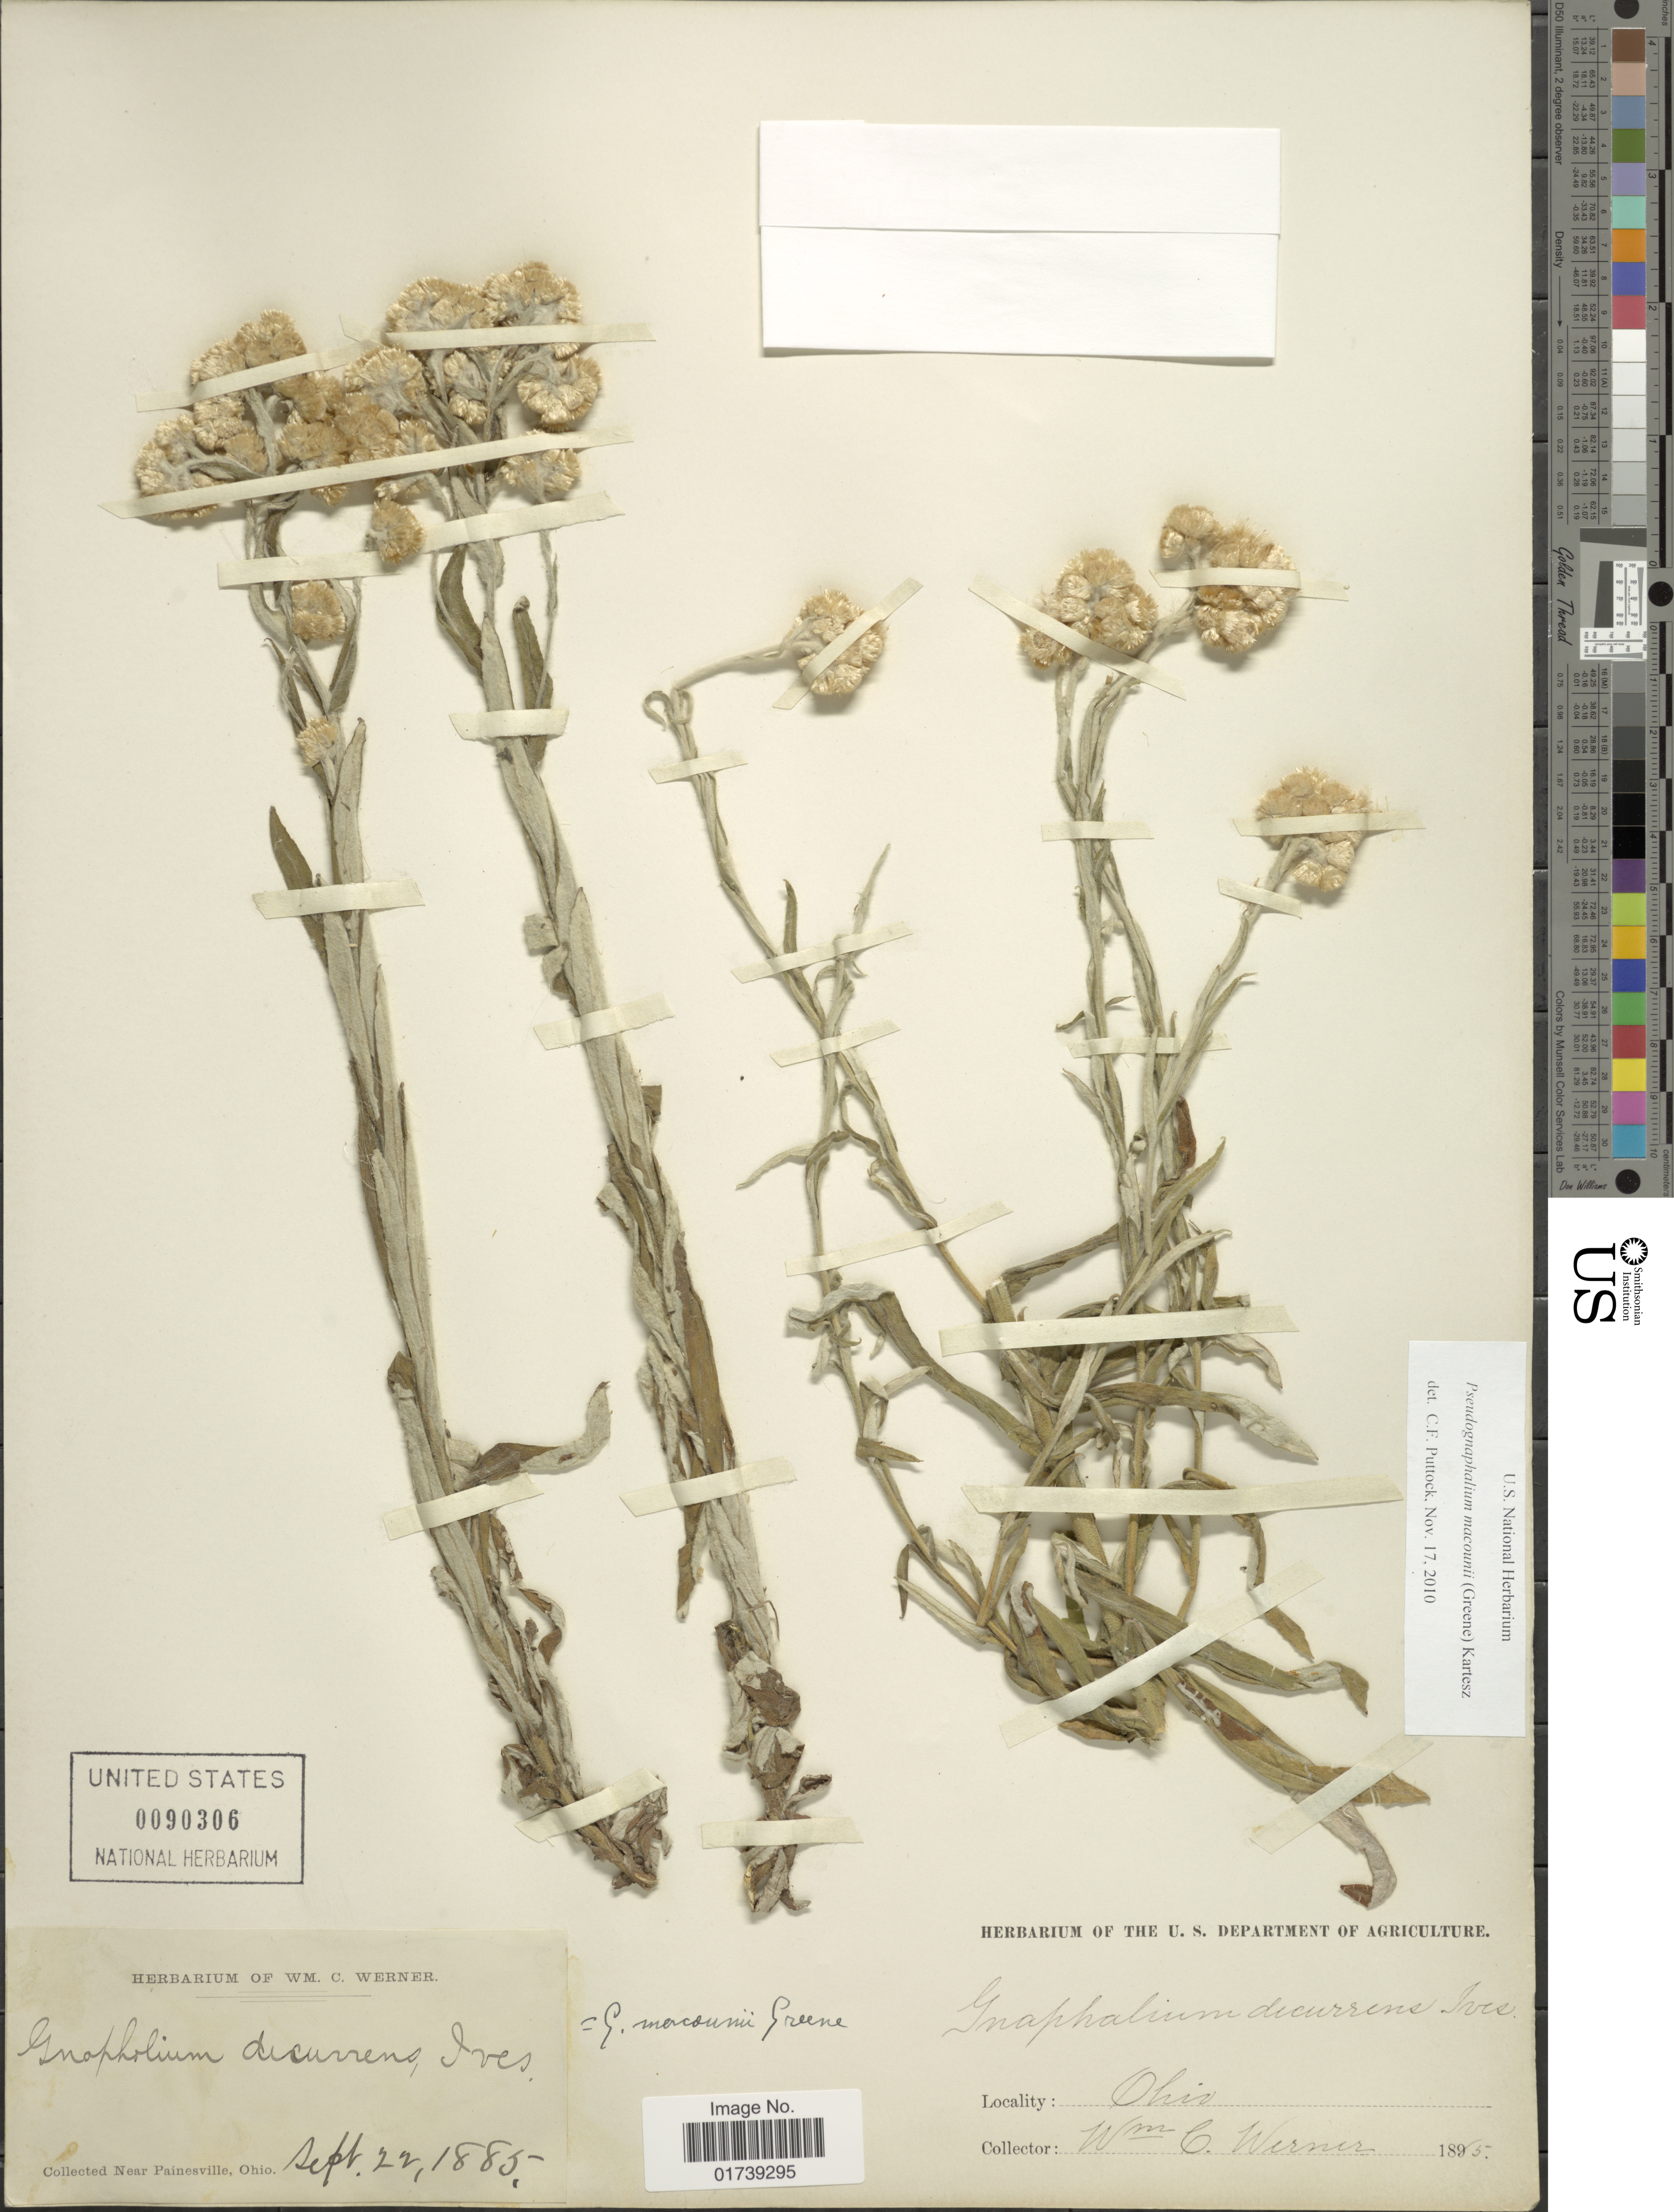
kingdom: Plantae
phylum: Tracheophyta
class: Magnoliopsida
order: Asterales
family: Asteraceae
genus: Pseudognaphalium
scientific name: Pseudognaphalium macounii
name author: (Greene) Kartesz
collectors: W. Werner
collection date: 1885-09-22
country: United States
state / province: Ohio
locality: Near Painesville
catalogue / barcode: US 90306